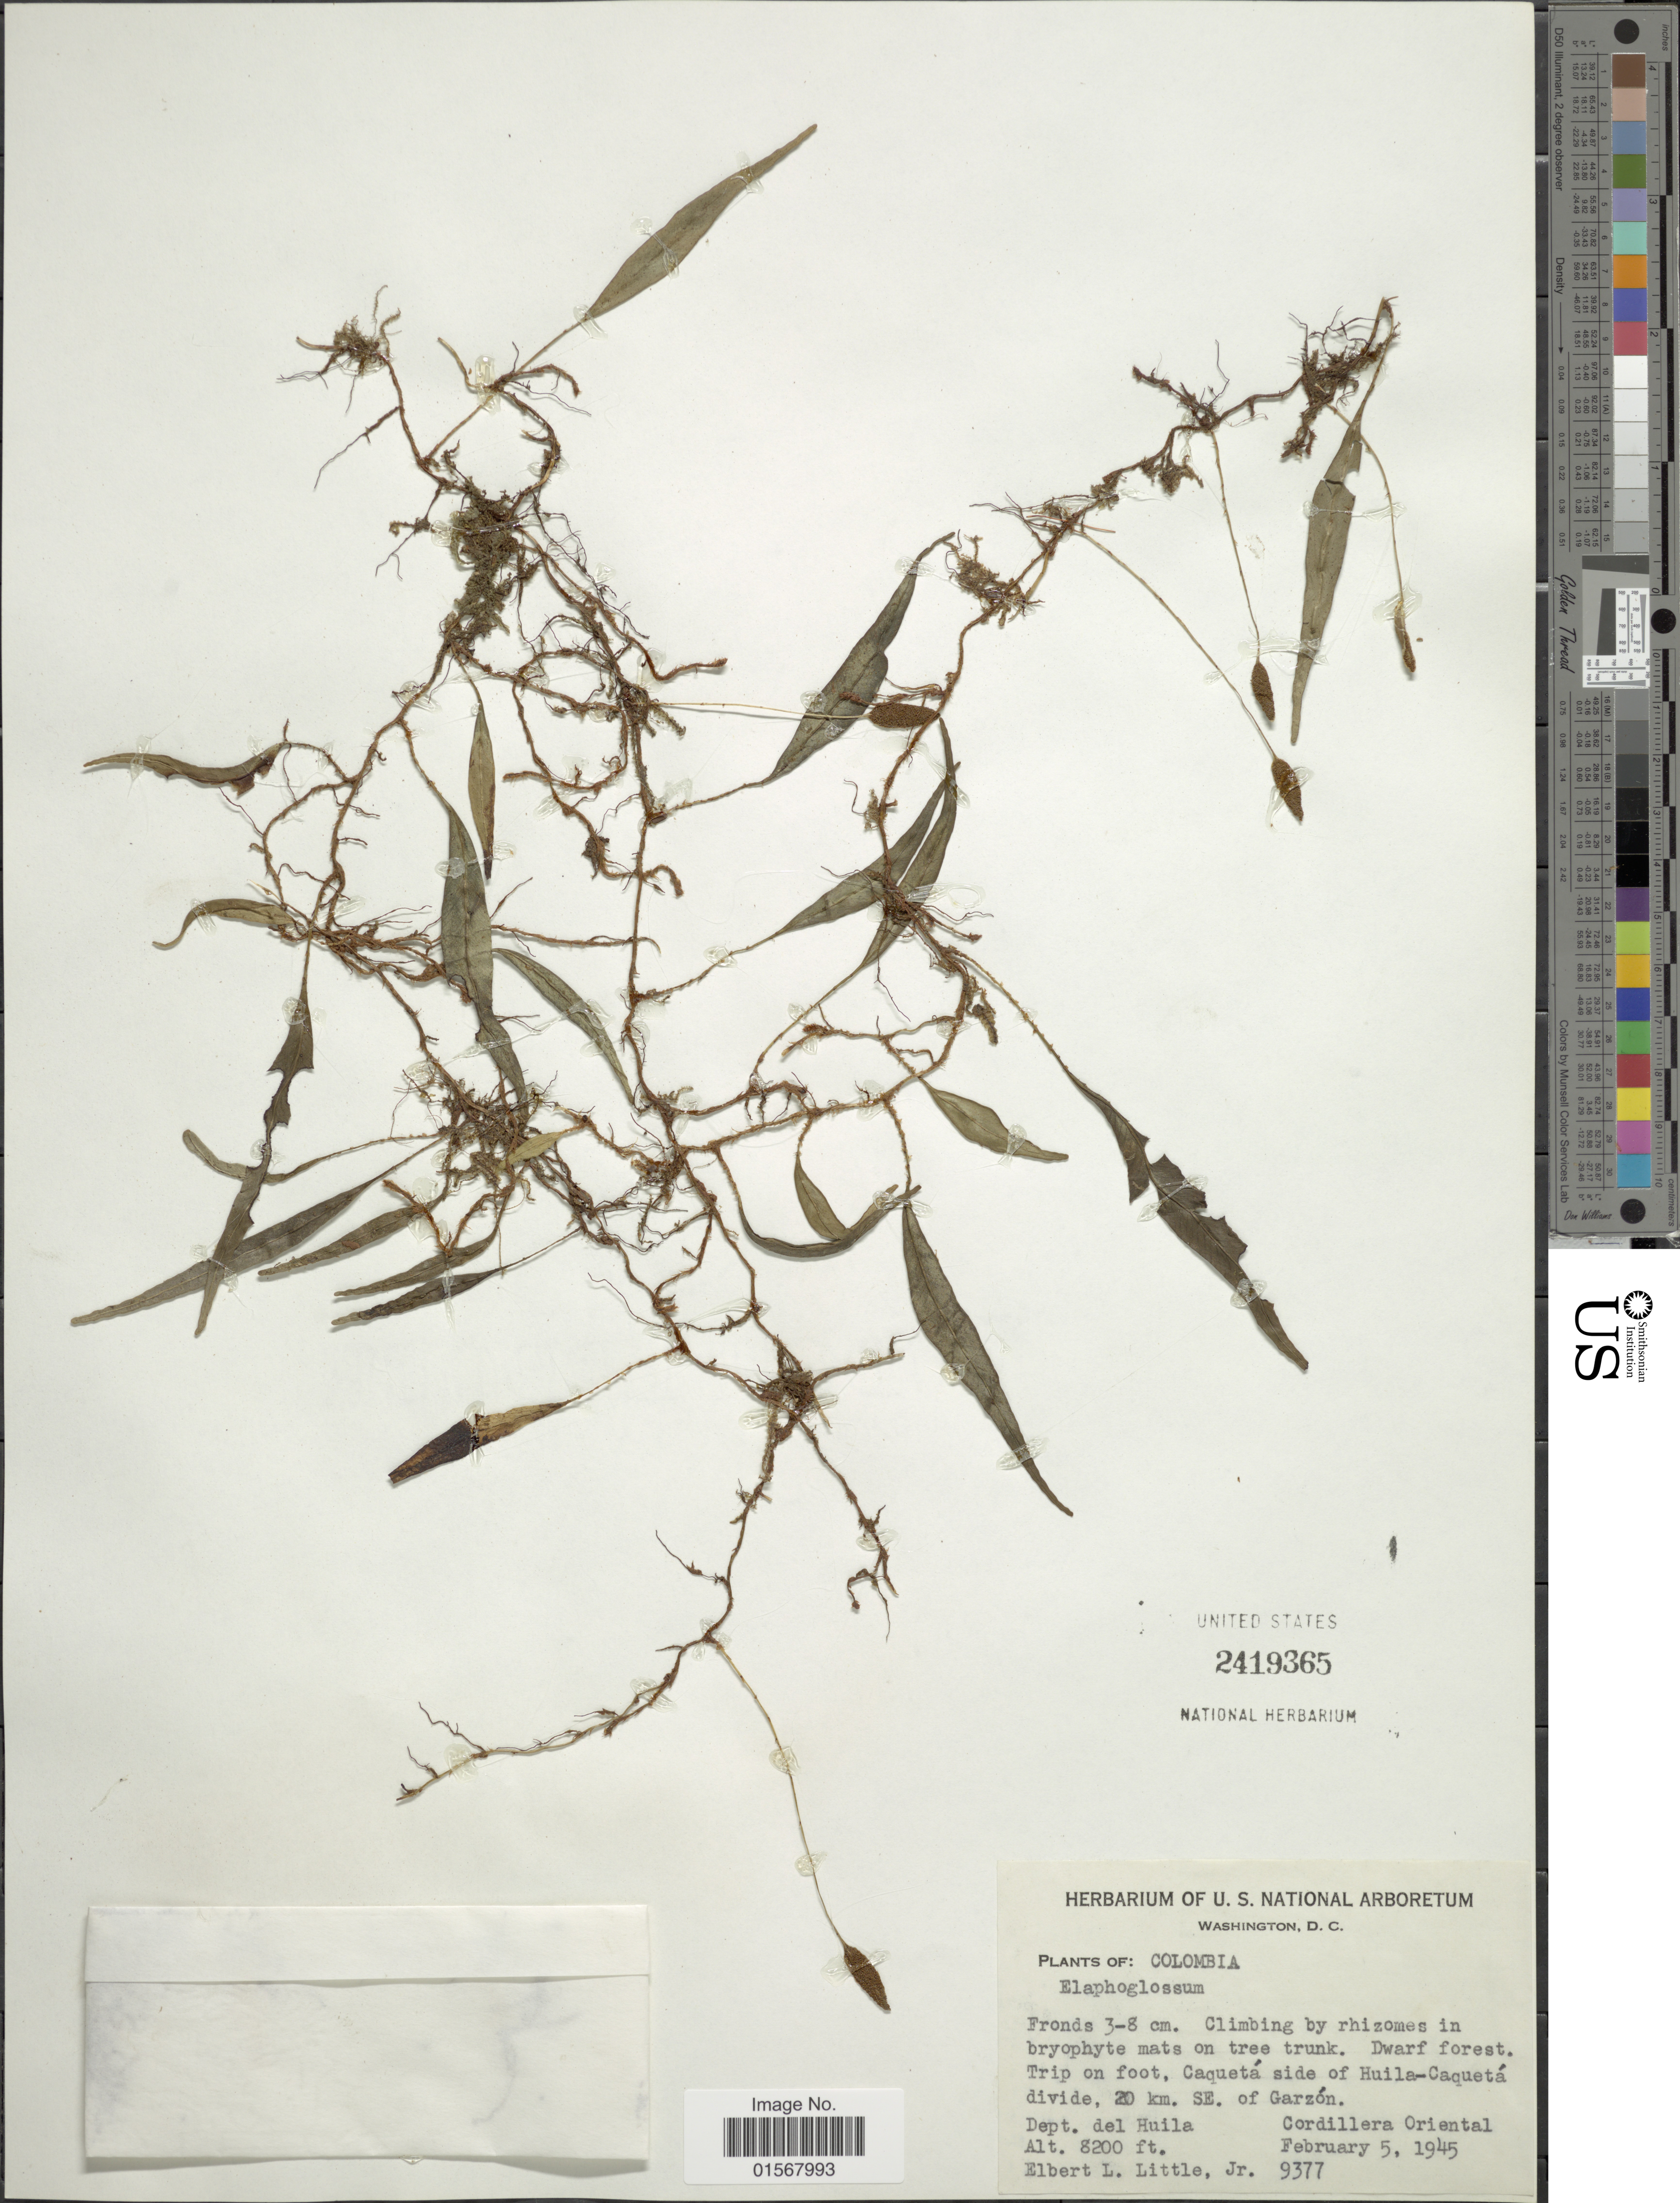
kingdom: Plantae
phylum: Tracheophyta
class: Polypodiopsida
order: Polypodiales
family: Dryopteridaceae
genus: Elaphoglossum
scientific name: Elaphoglossum lloense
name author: (Hook.) T. Moore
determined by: Matos, F. B.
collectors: E. L. Little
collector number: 9377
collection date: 1945-02-05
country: Colombia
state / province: Huila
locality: Dept. del Huila, Cordillera oriental, Caqueta side of Huila-Caqueta divide, 20 km. SE. of Garzon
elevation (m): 2499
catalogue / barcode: US 2419365